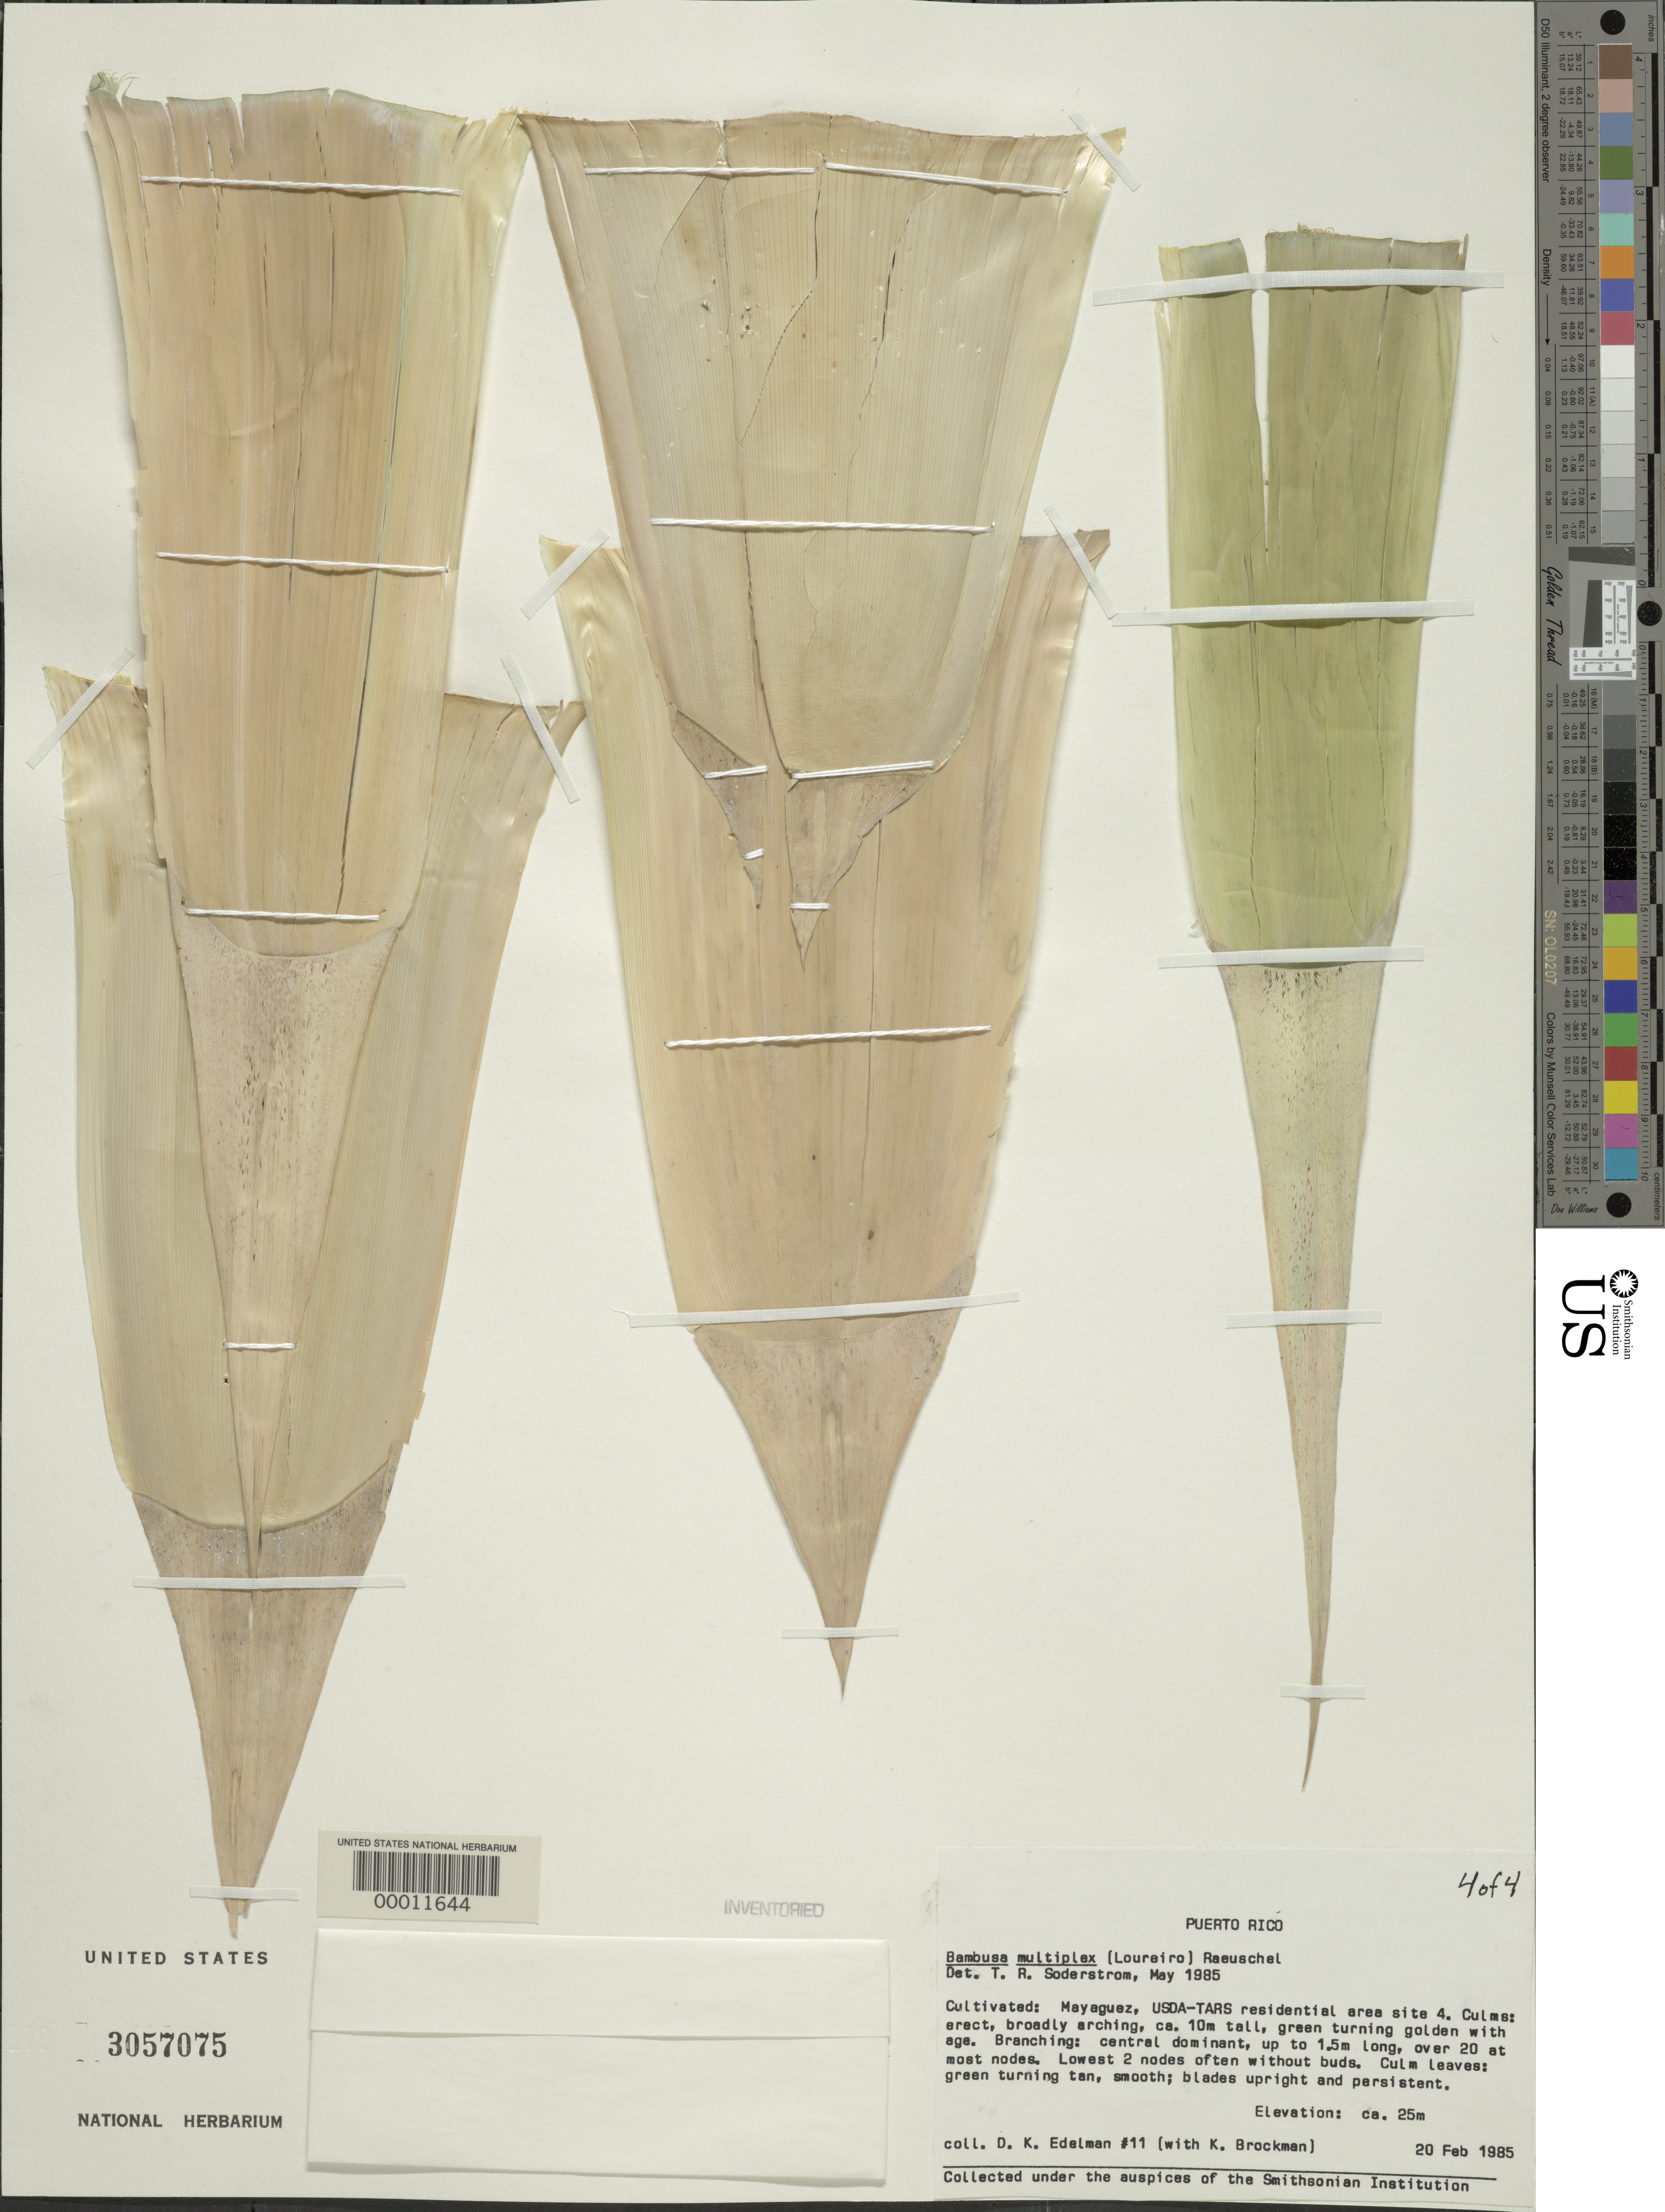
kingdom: Plantae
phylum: Tracheophyta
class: Liliopsida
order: Poales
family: Poaceae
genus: Bambusa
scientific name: Bambusa multiplex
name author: (Lour.) Raeusch. ex Schult. & Schult. f.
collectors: D. Edelman & K. Brockman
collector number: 11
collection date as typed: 20 Feb 1985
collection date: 1985-02-20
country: Puerto Rico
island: Greater Antilles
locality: Mayaguez, usda-tars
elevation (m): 25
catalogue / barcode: US 3057075